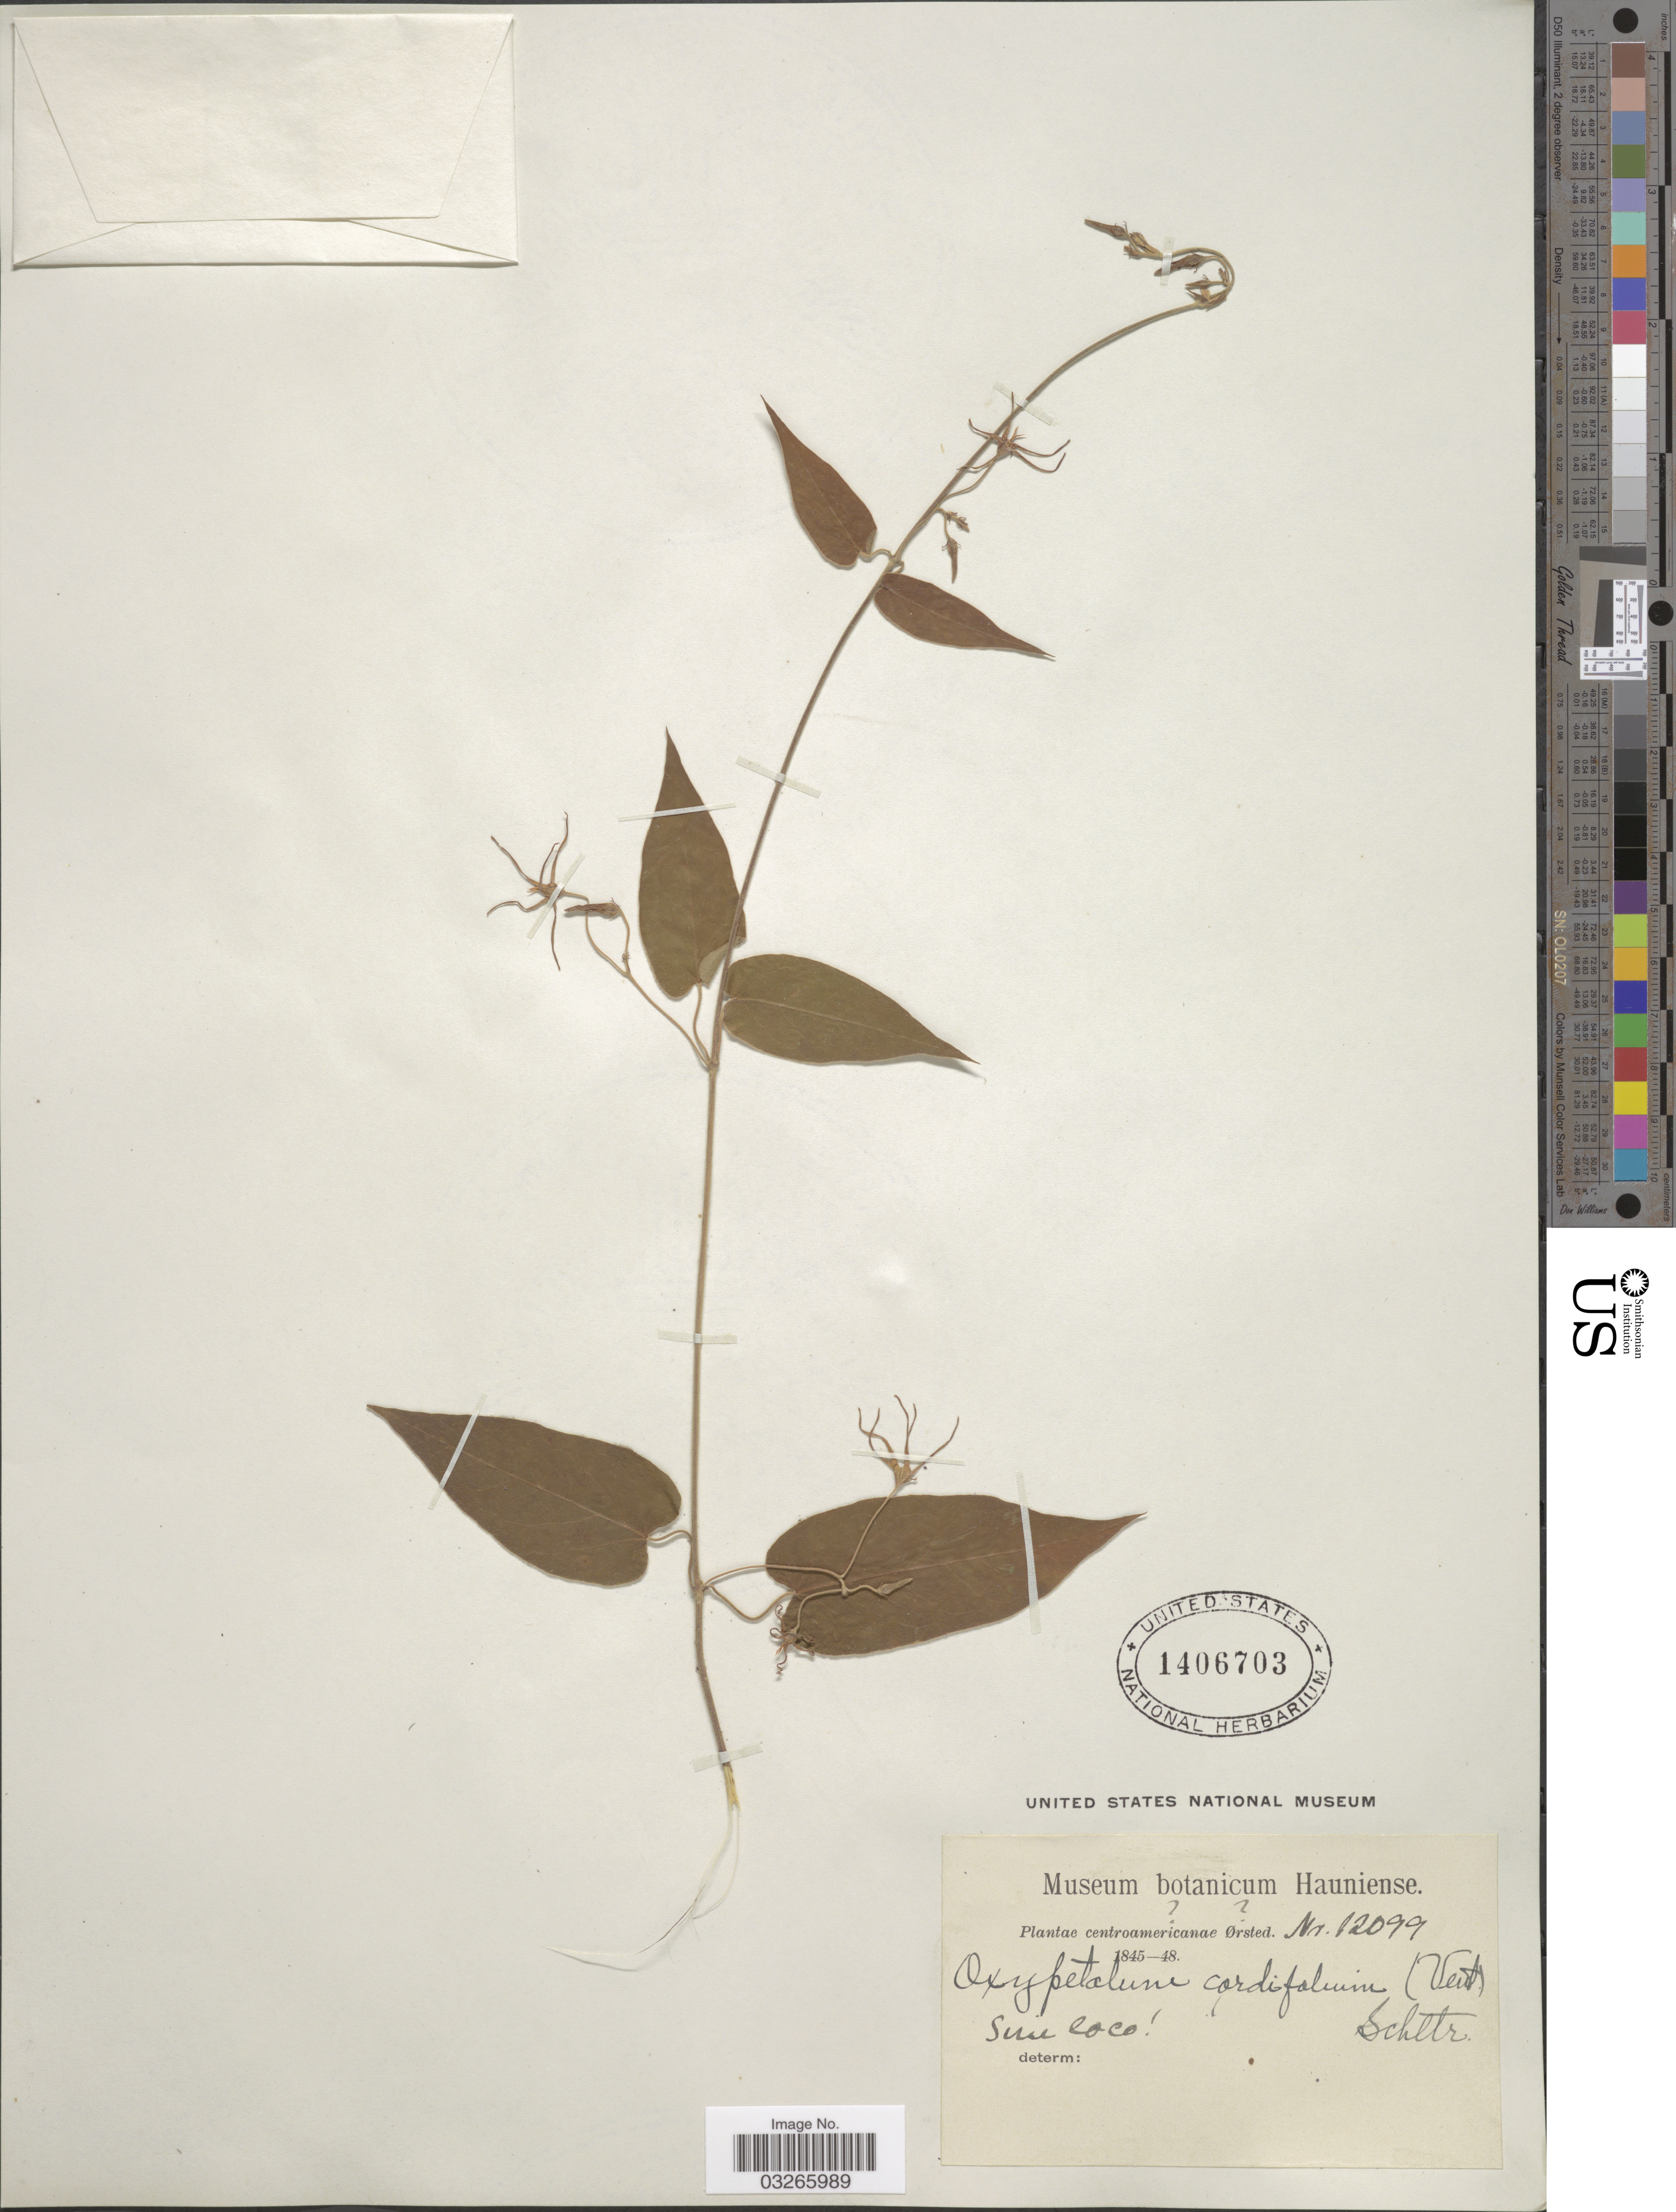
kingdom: Plantae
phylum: Tracheophyta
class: Magnoliopsida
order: Gentianales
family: Apocynaceae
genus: Oxypetalum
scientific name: Oxypetalum cordifolium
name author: (Vent.) Schltr.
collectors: Ørsted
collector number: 12099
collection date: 1845/1848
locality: Centroamericanae. Sine loco.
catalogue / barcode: US 1406703